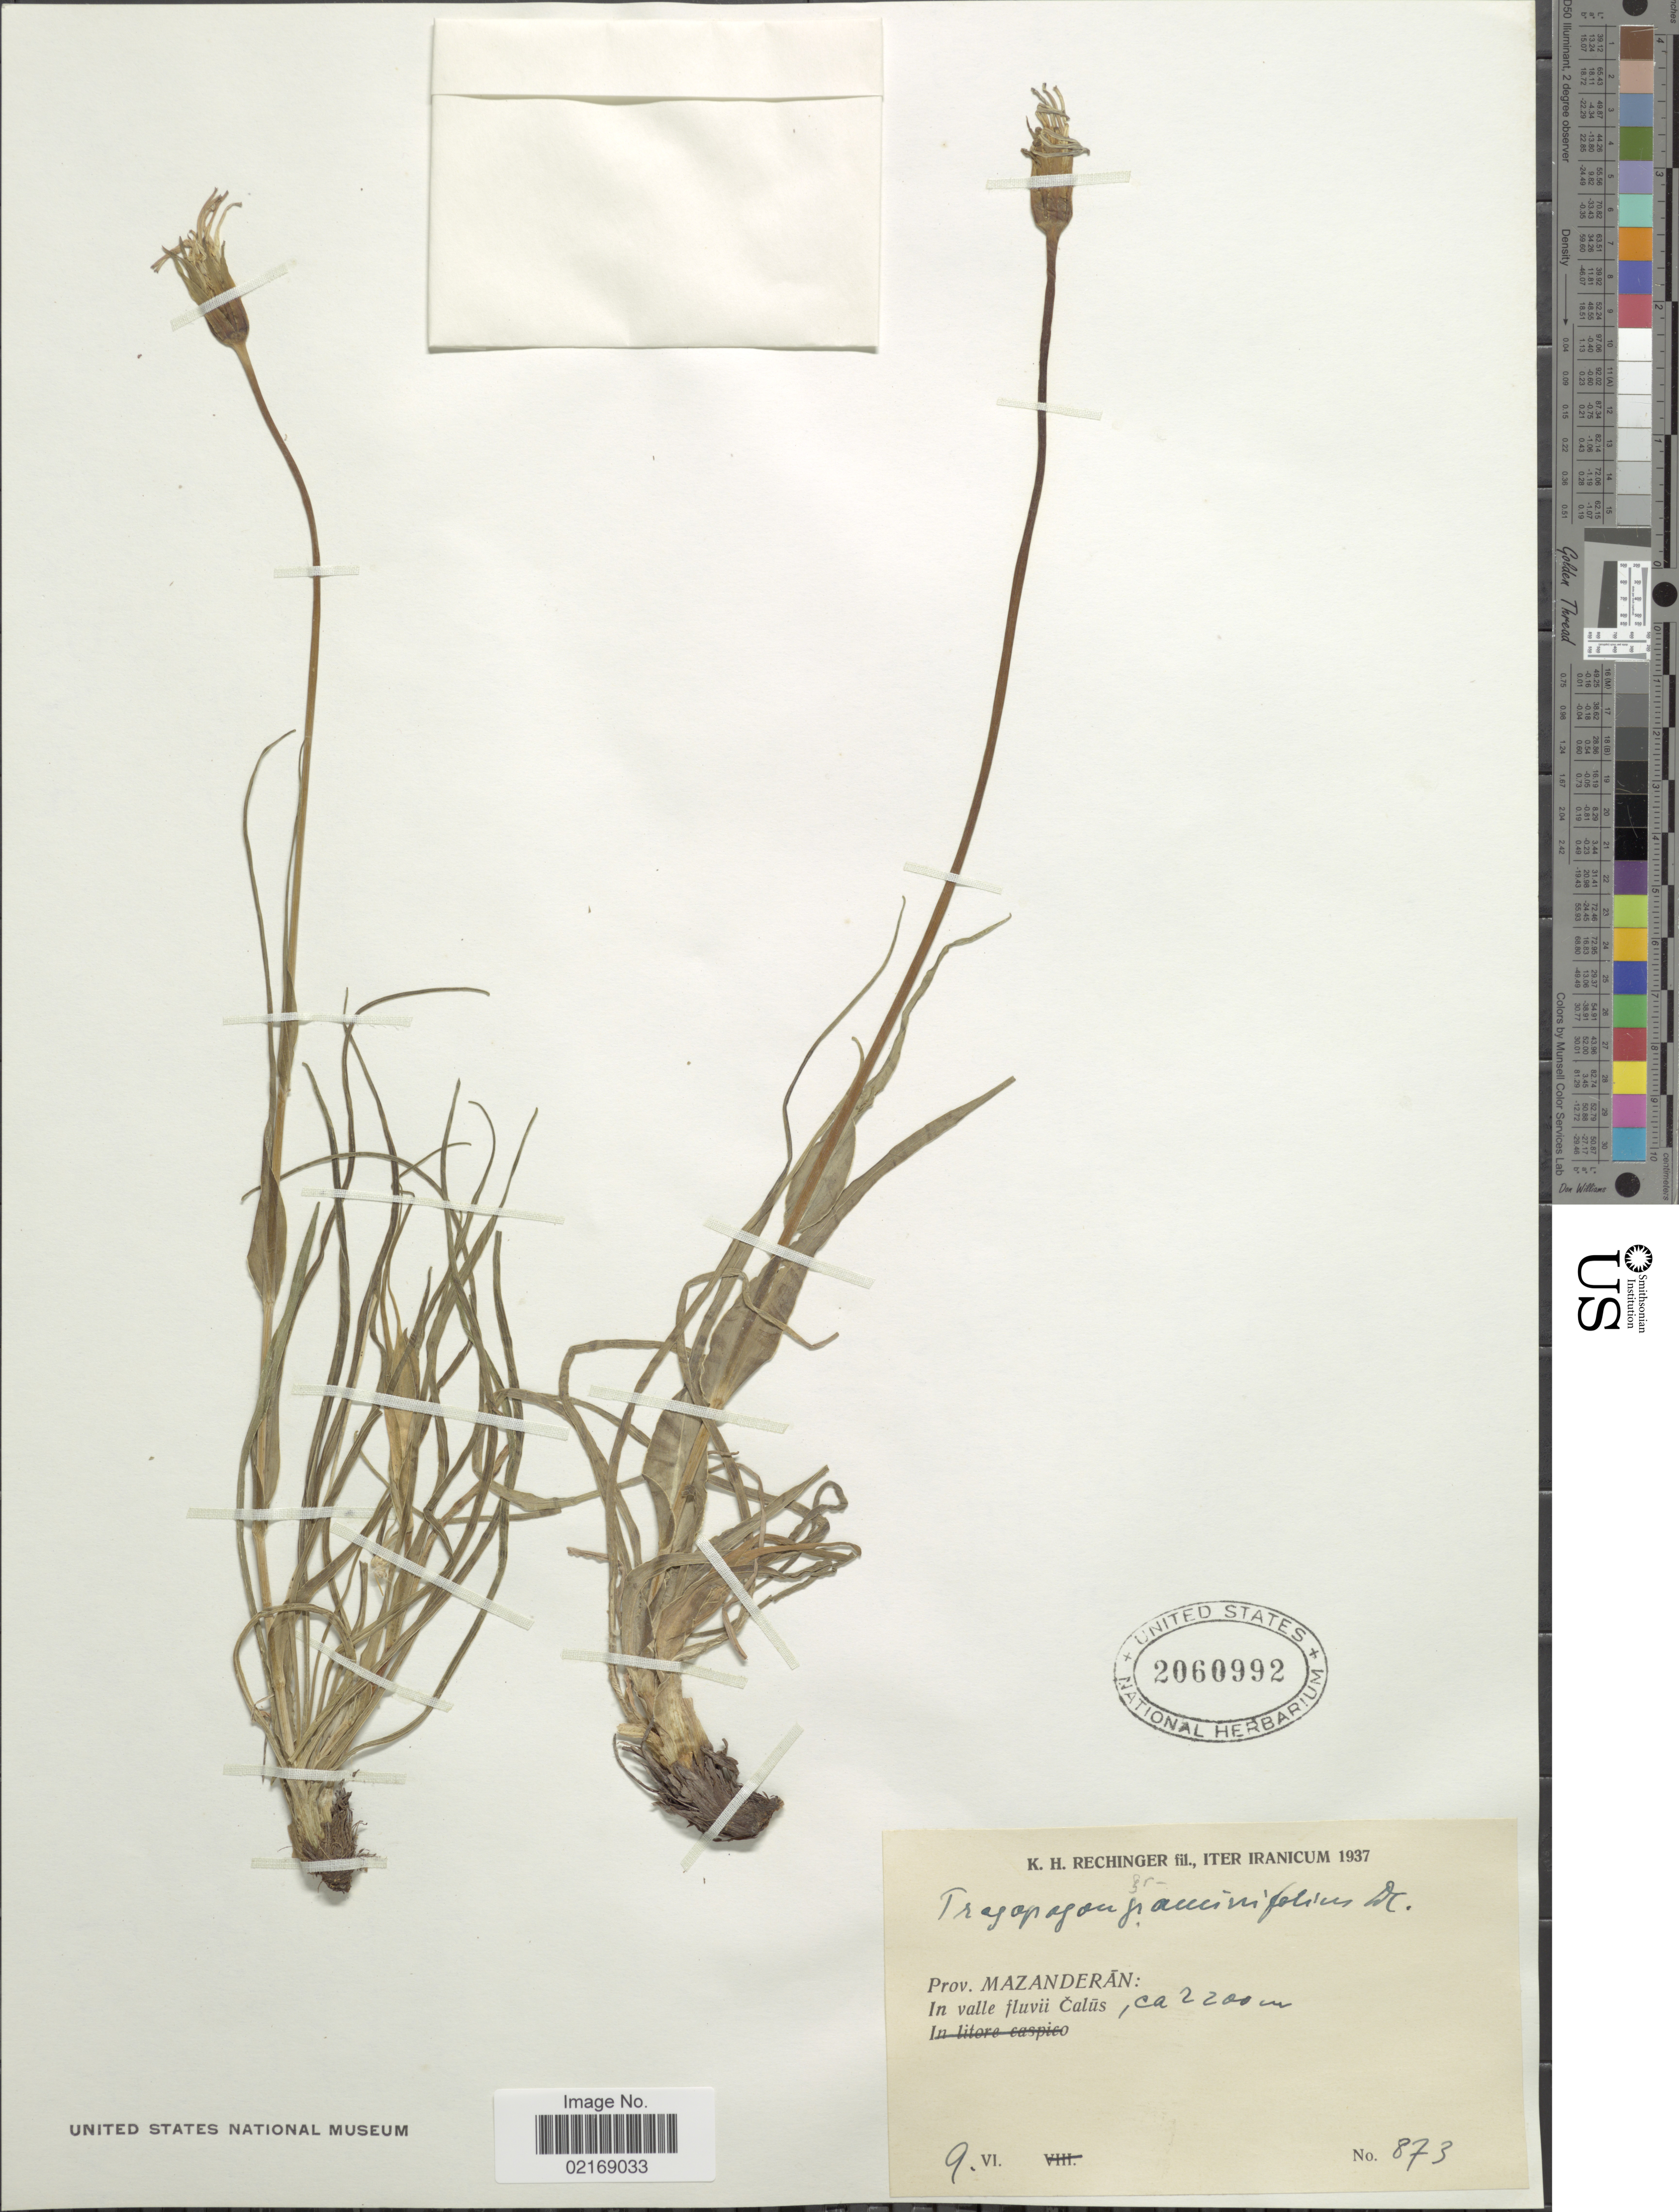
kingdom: Plantae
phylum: Tracheophyta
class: Magnoliopsida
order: Asterales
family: Asteraceae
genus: Tragopogon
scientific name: Tragopogon graminifolius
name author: DC.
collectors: K. H. Rechinger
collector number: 873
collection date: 1937-06-09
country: Iran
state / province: Mazandaran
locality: In valle fluvii Calus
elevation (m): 2200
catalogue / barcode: US 2060992